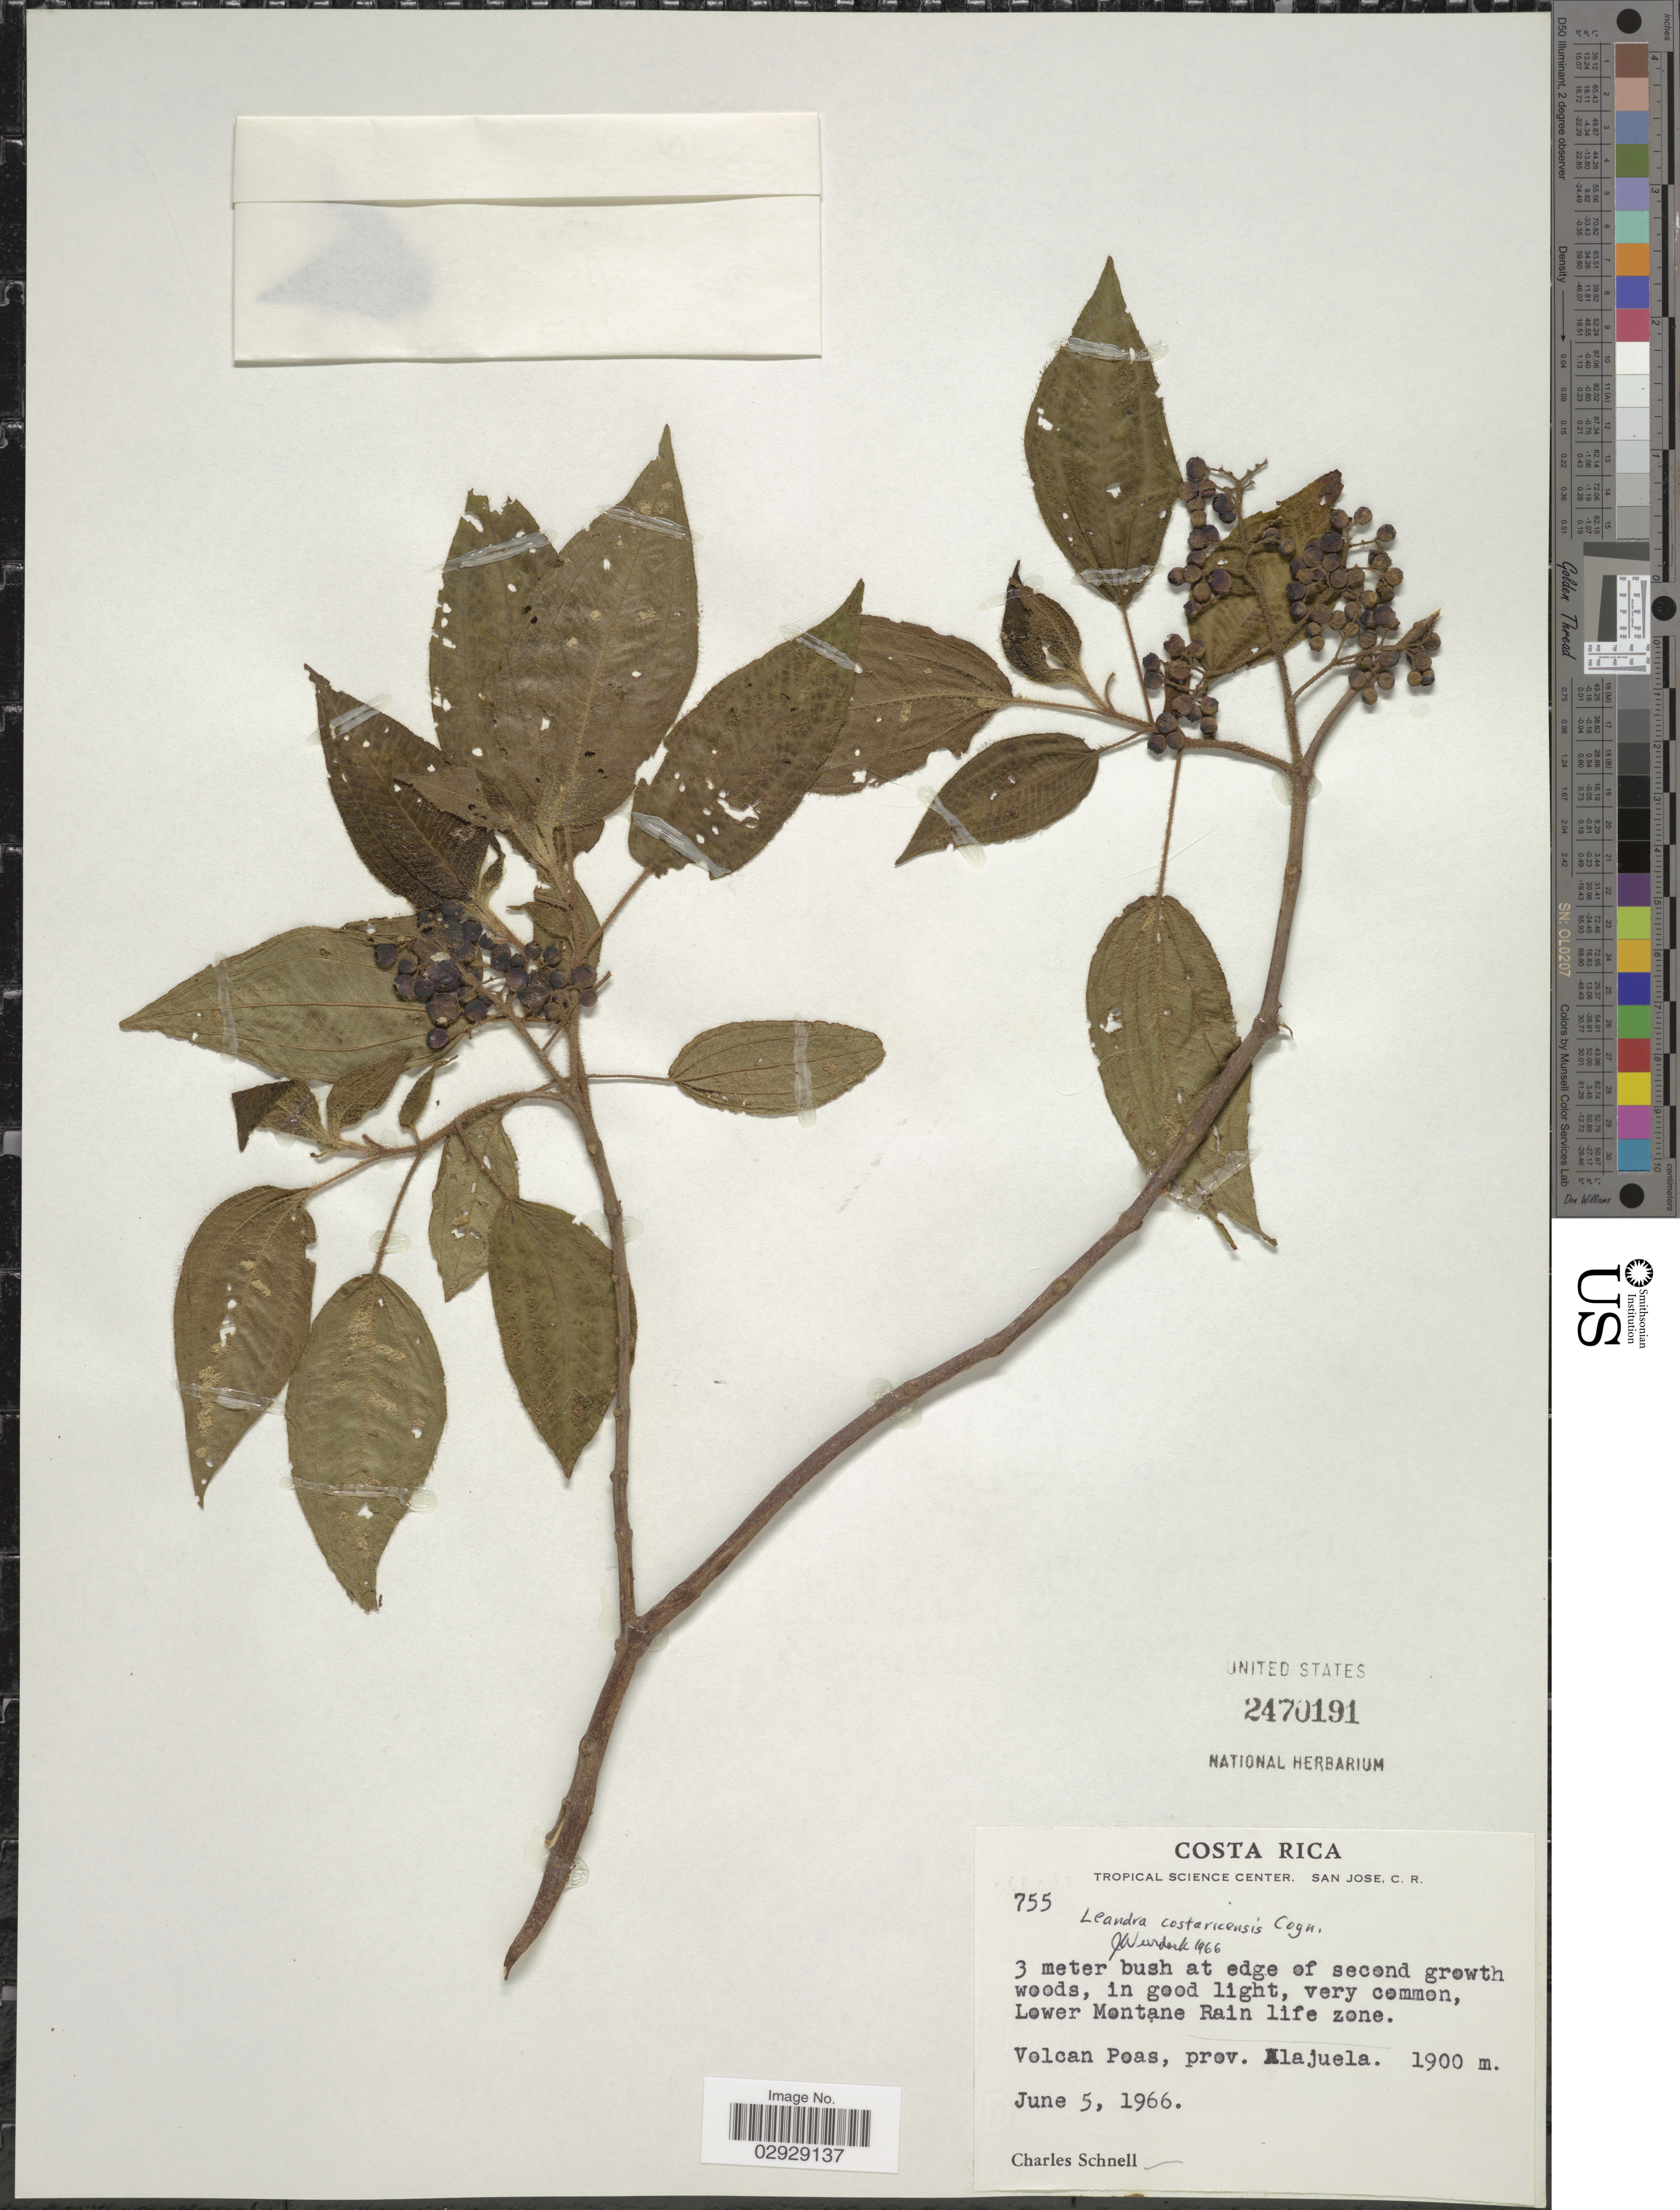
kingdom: Plantae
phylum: Tracheophyta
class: Magnoliopsida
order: Myrtales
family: Melastomataceae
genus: Leandra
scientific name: Leandra costaricensis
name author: Cogn.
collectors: C. Schnell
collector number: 755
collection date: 1966-06-05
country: Costa Rica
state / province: Alajuela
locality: Lower Montane Rain life zone. Volcan Poas.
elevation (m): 1900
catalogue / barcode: US 2470191